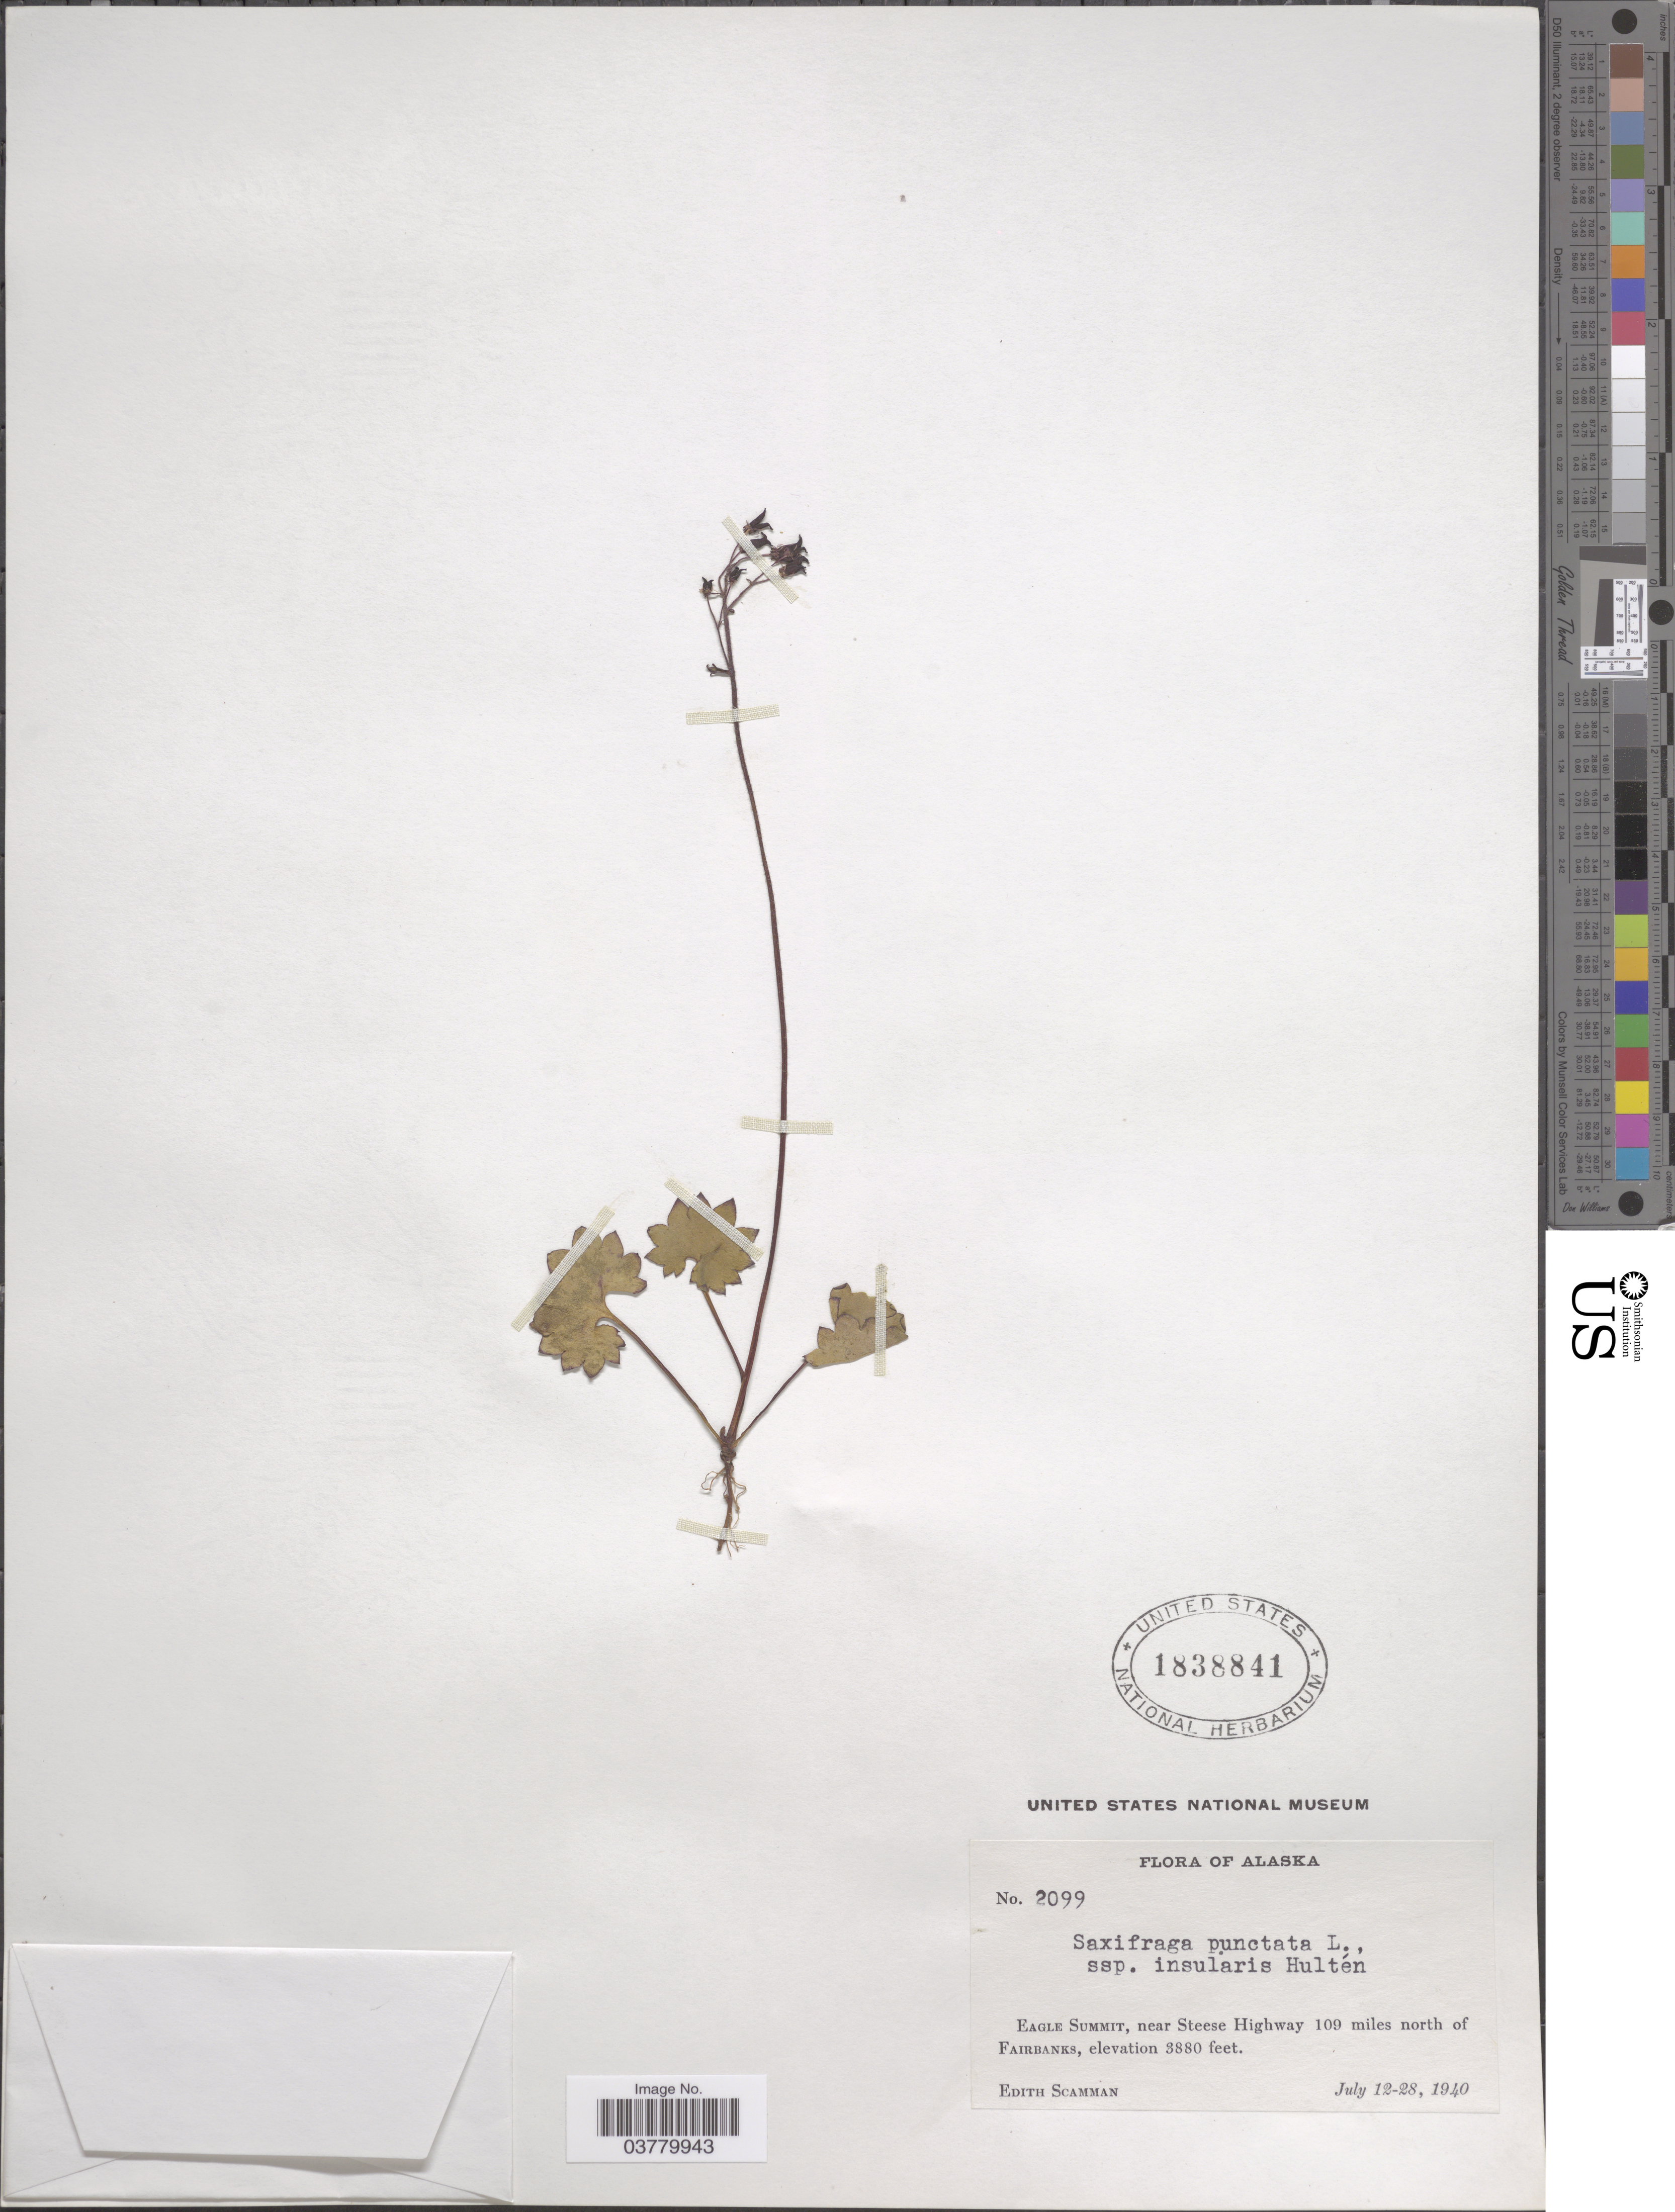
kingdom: Plantae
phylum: Tracheophyta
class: Magnoliopsida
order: Saxifragales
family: Saxifragaceae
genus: Micranthes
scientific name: Micranthes nelsoniana var. insularis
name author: (Hultén) Gornall & H. Ohba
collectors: E. Scamman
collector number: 2099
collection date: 1940-07-12/1940-07-28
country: United States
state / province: Alaska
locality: Eagle Summit, near Steese Highway 109 miles north of Fairbanks.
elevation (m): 1183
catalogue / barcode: US 1838841